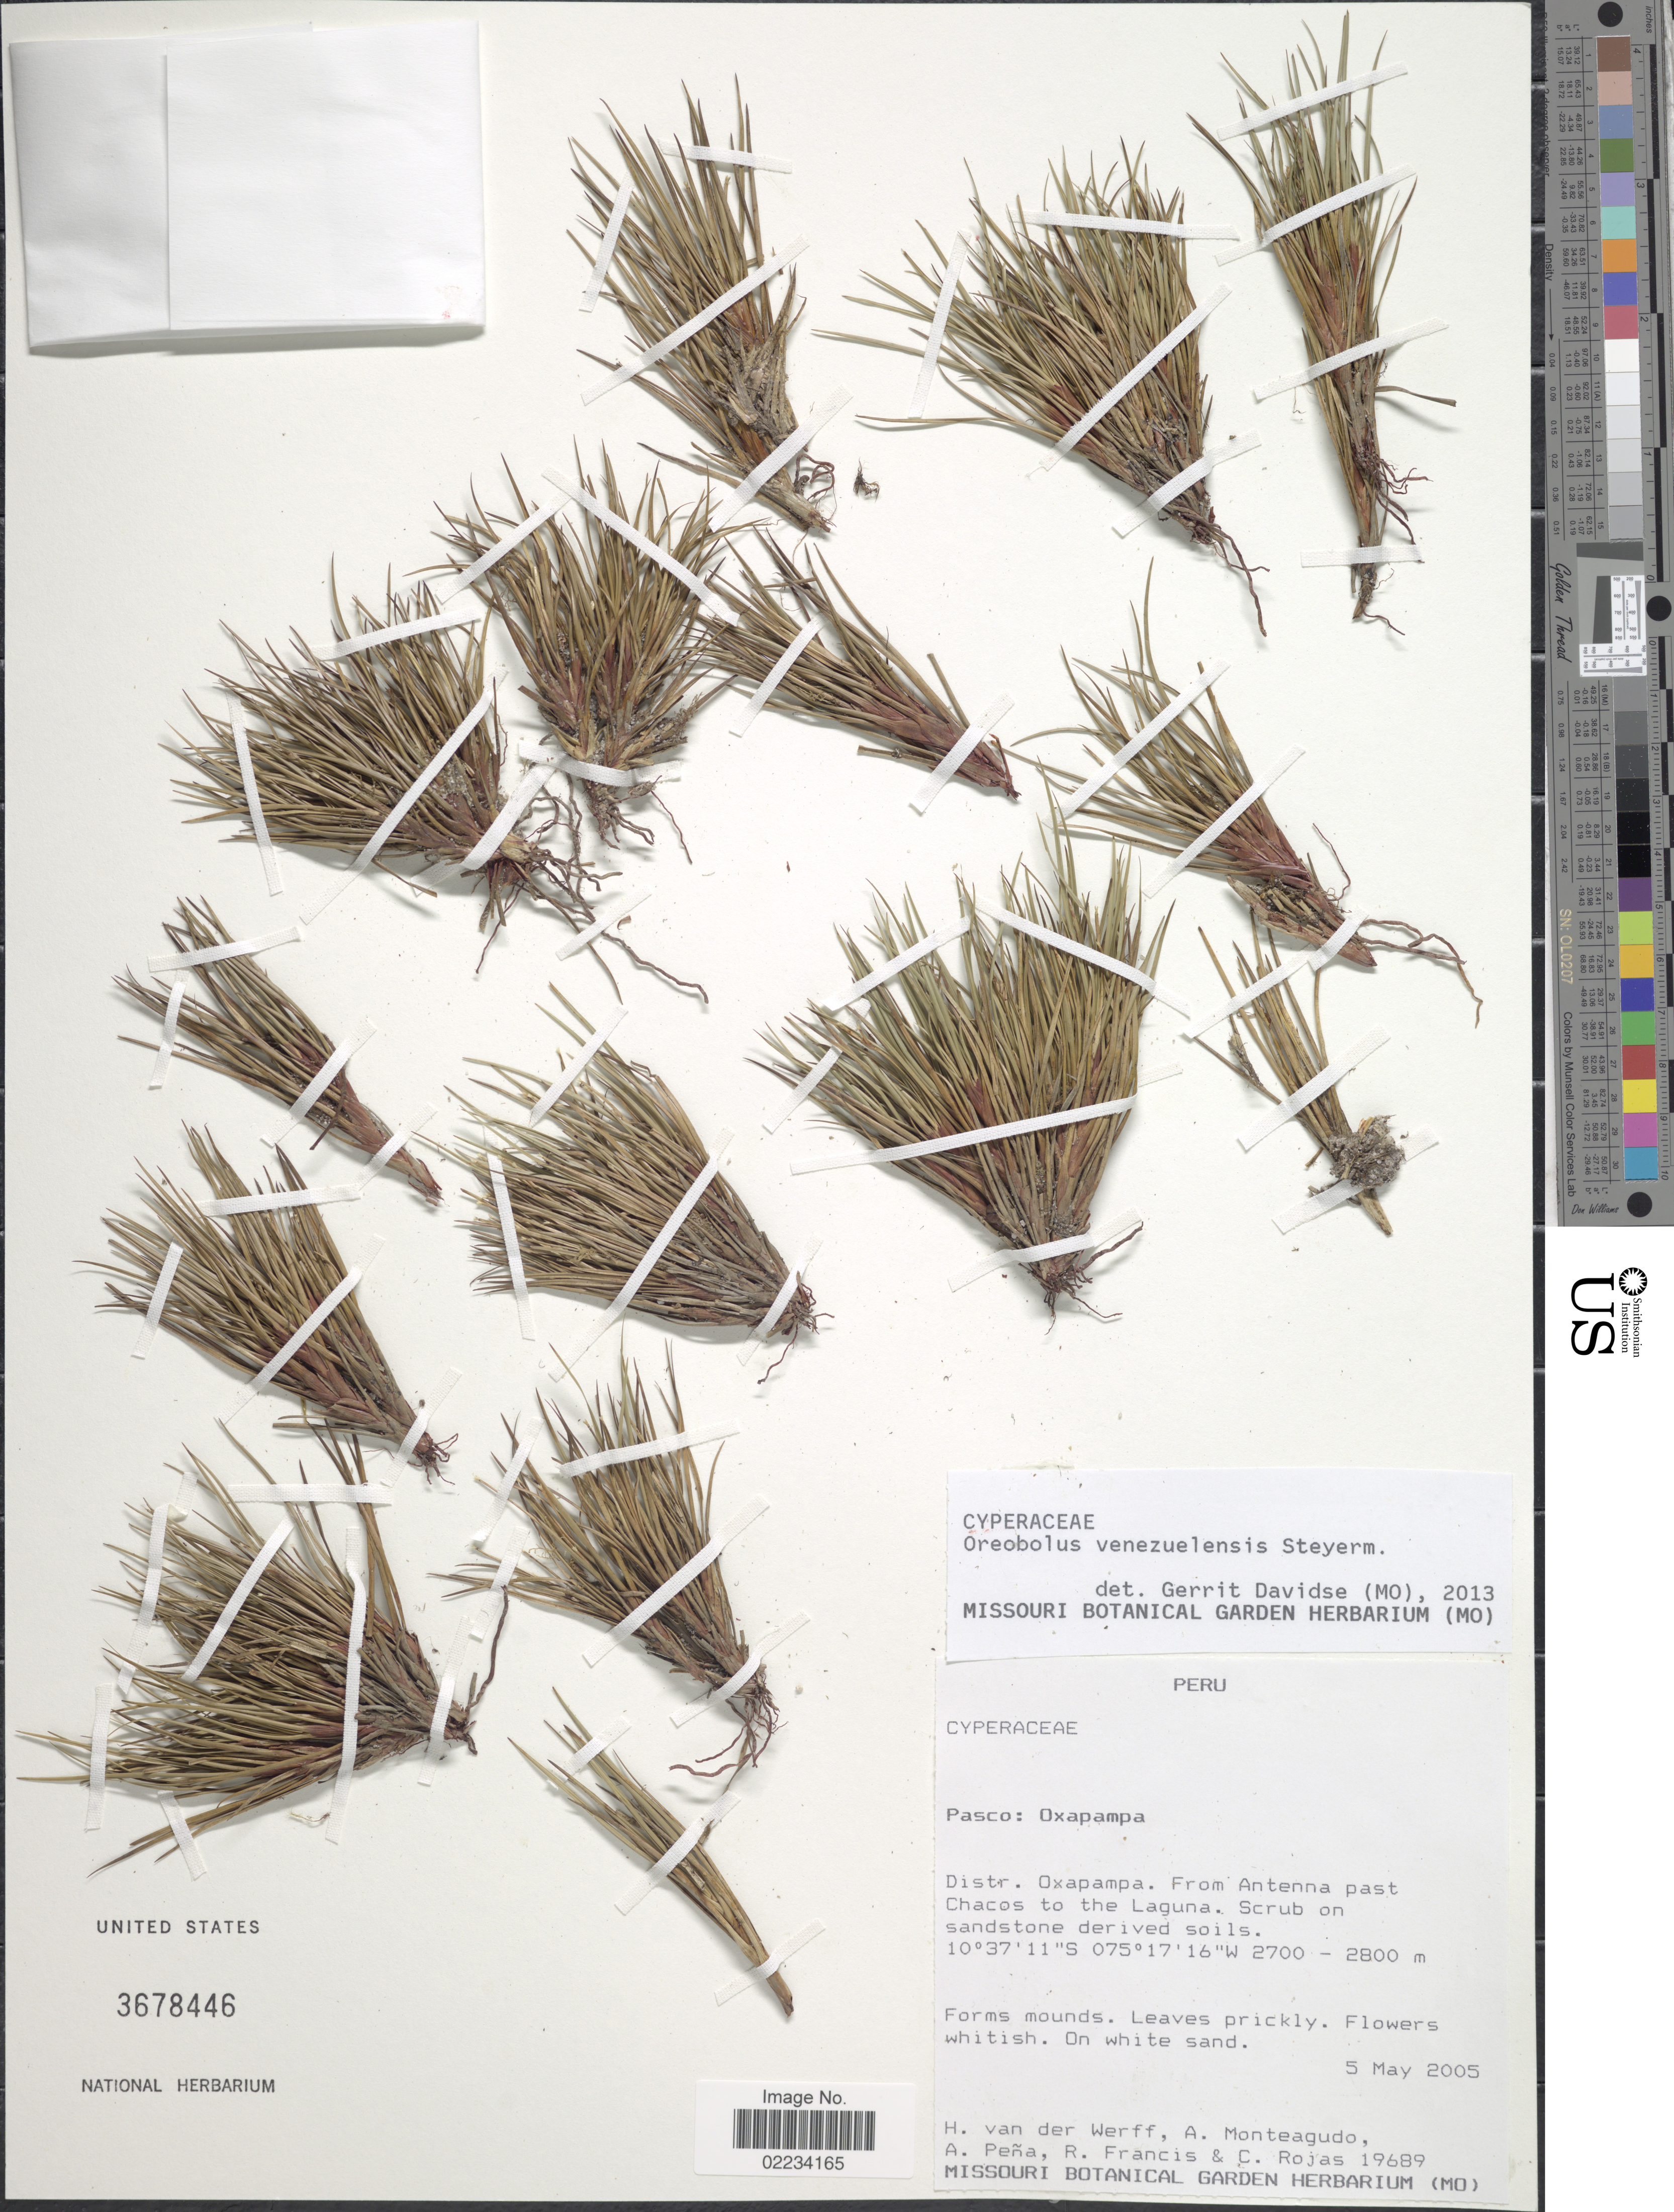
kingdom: Plantae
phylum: Tracheophyta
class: Liliopsida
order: Poales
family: Cyperaceae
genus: Oreobolus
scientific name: Oreobolus venezuelensis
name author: Steyerm.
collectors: H. van der Werff, A. Monteagudo, A. Peña, R. Francis & C. Rojas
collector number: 19689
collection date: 2005-05-05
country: Peru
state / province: Pasco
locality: Oxapampa, Distr. Oxapampa. From Antenna past Chacos to the Laguna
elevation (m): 2700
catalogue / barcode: US 3678446